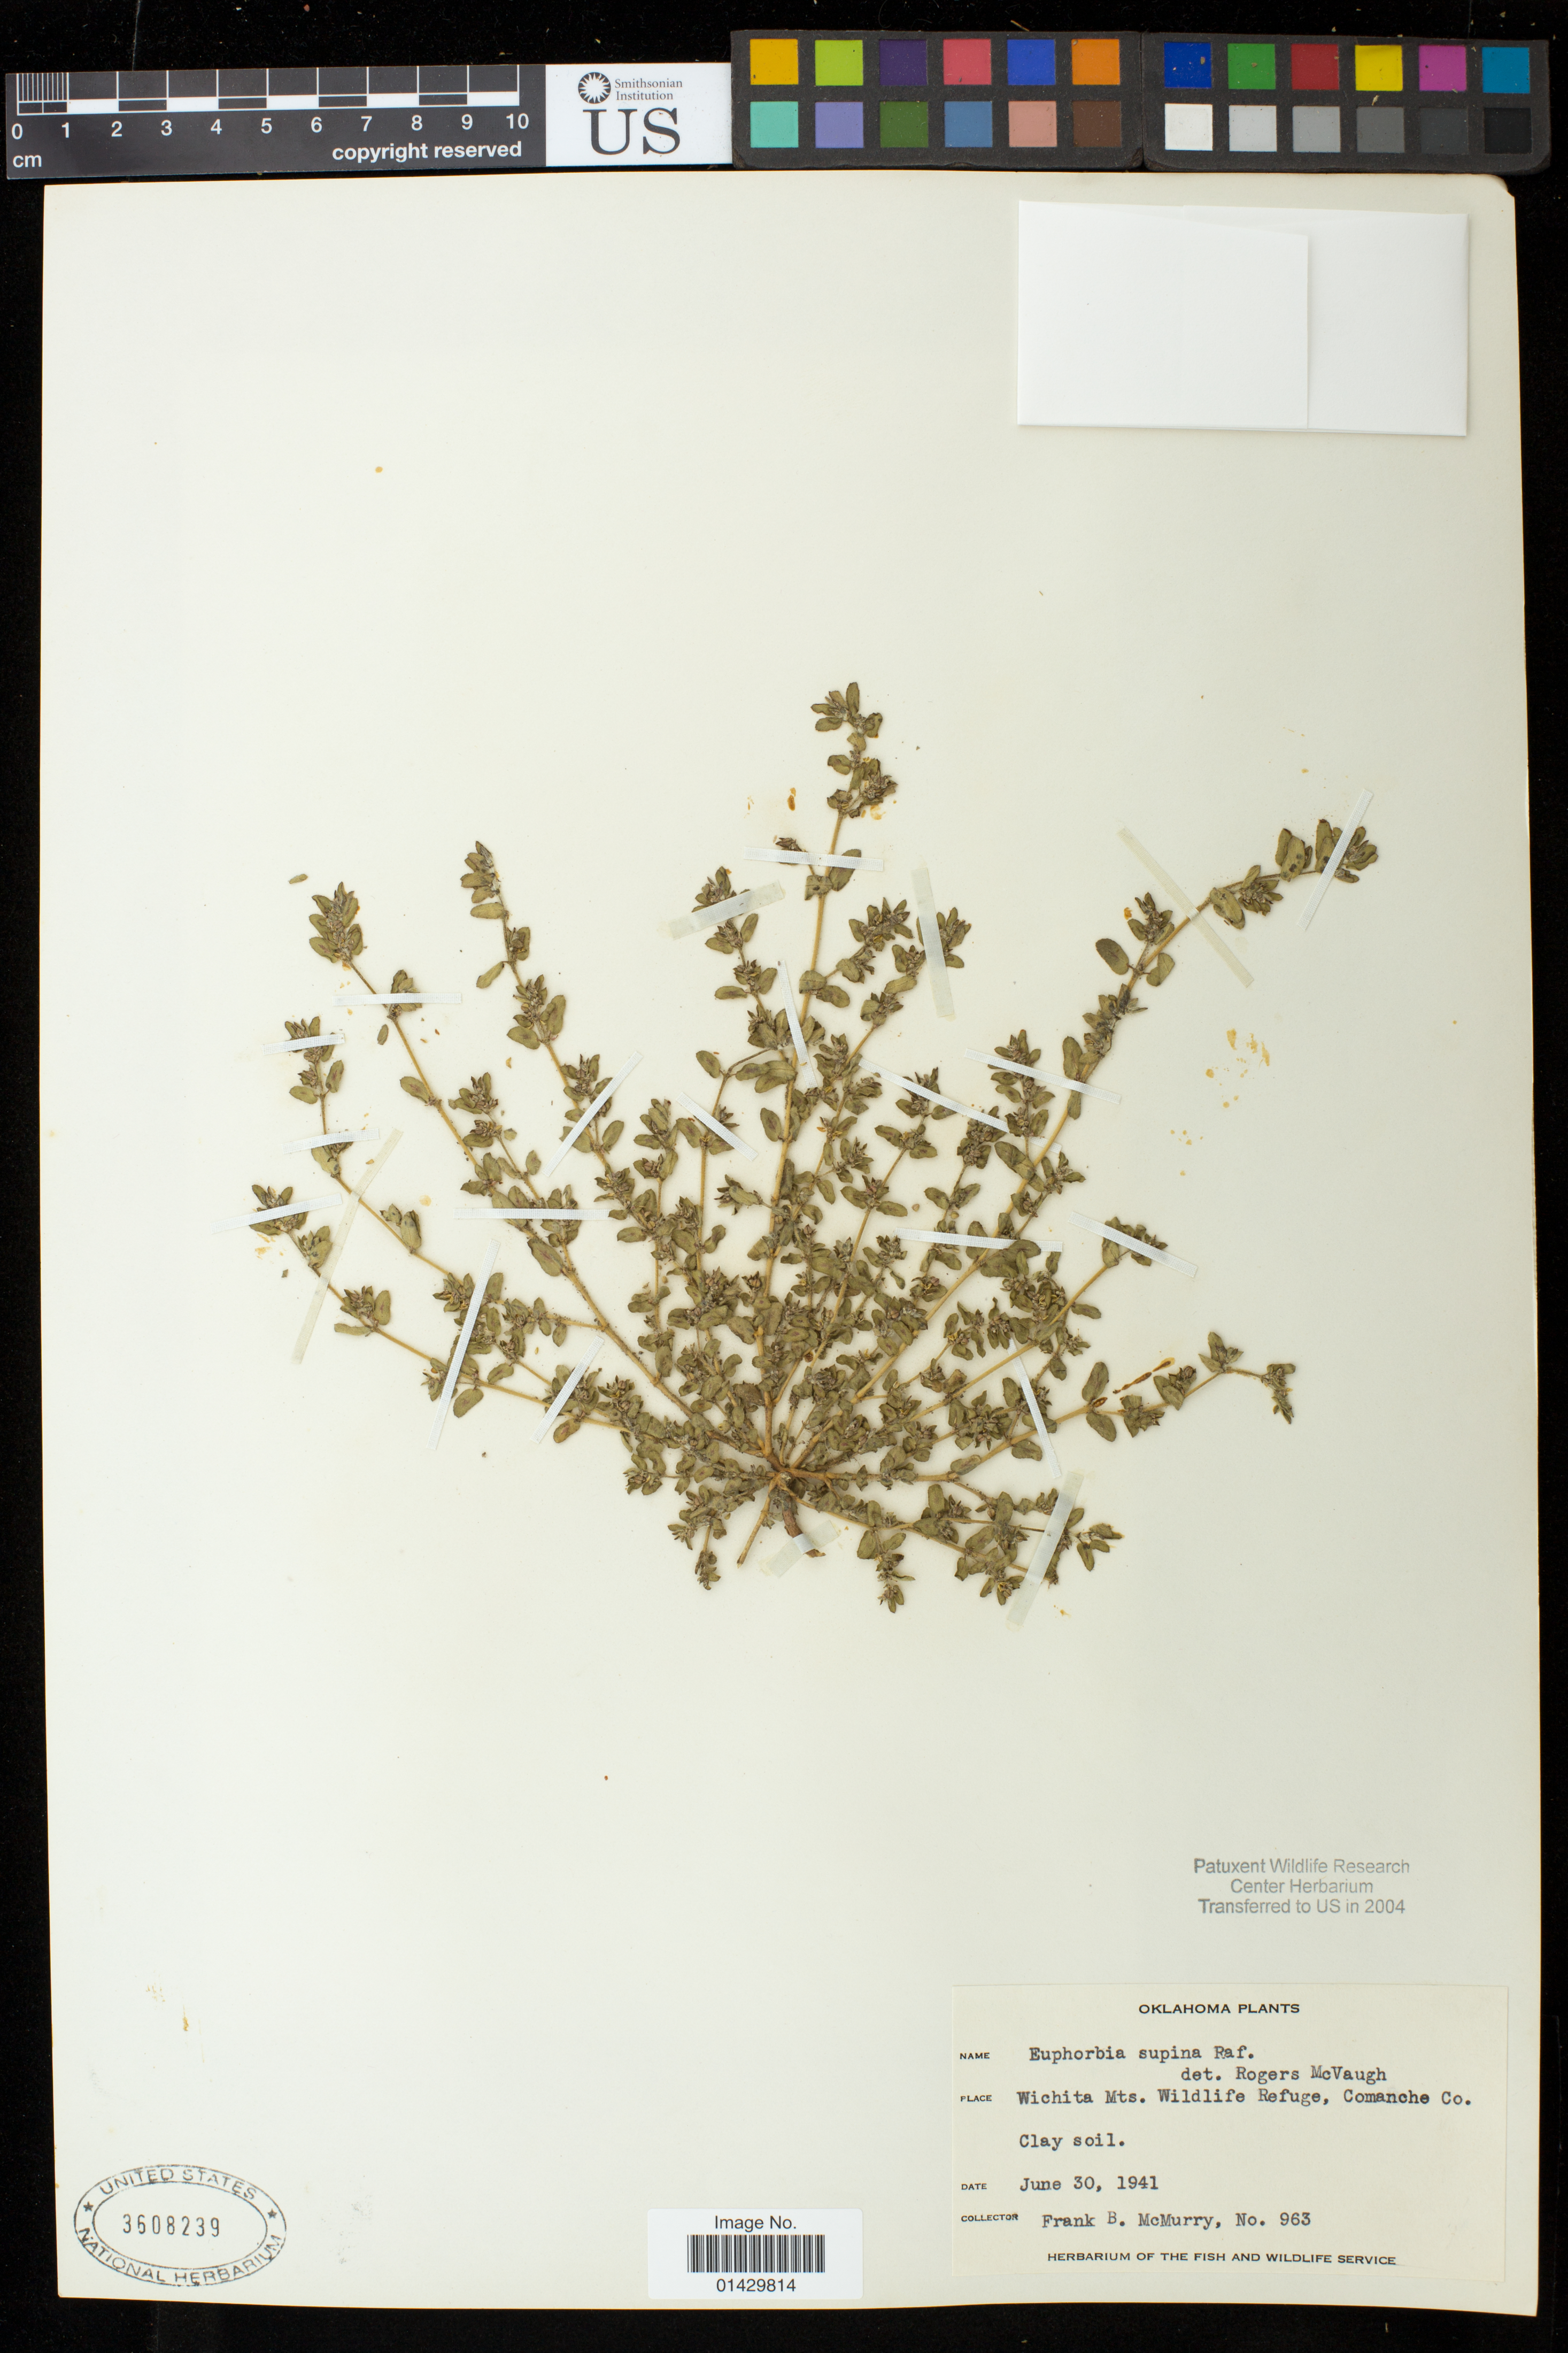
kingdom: Plantae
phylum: Tracheophyta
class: Magnoliopsida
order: Malpighiales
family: Euphorbiaceae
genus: Euphorbia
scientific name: Euphorbia maculata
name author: L.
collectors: F. B. McMurry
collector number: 963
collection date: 1941-06-30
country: United States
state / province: Oklahoma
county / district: Comanche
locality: Wichita Mts. Wildlife Refuge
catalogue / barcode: US 3608239